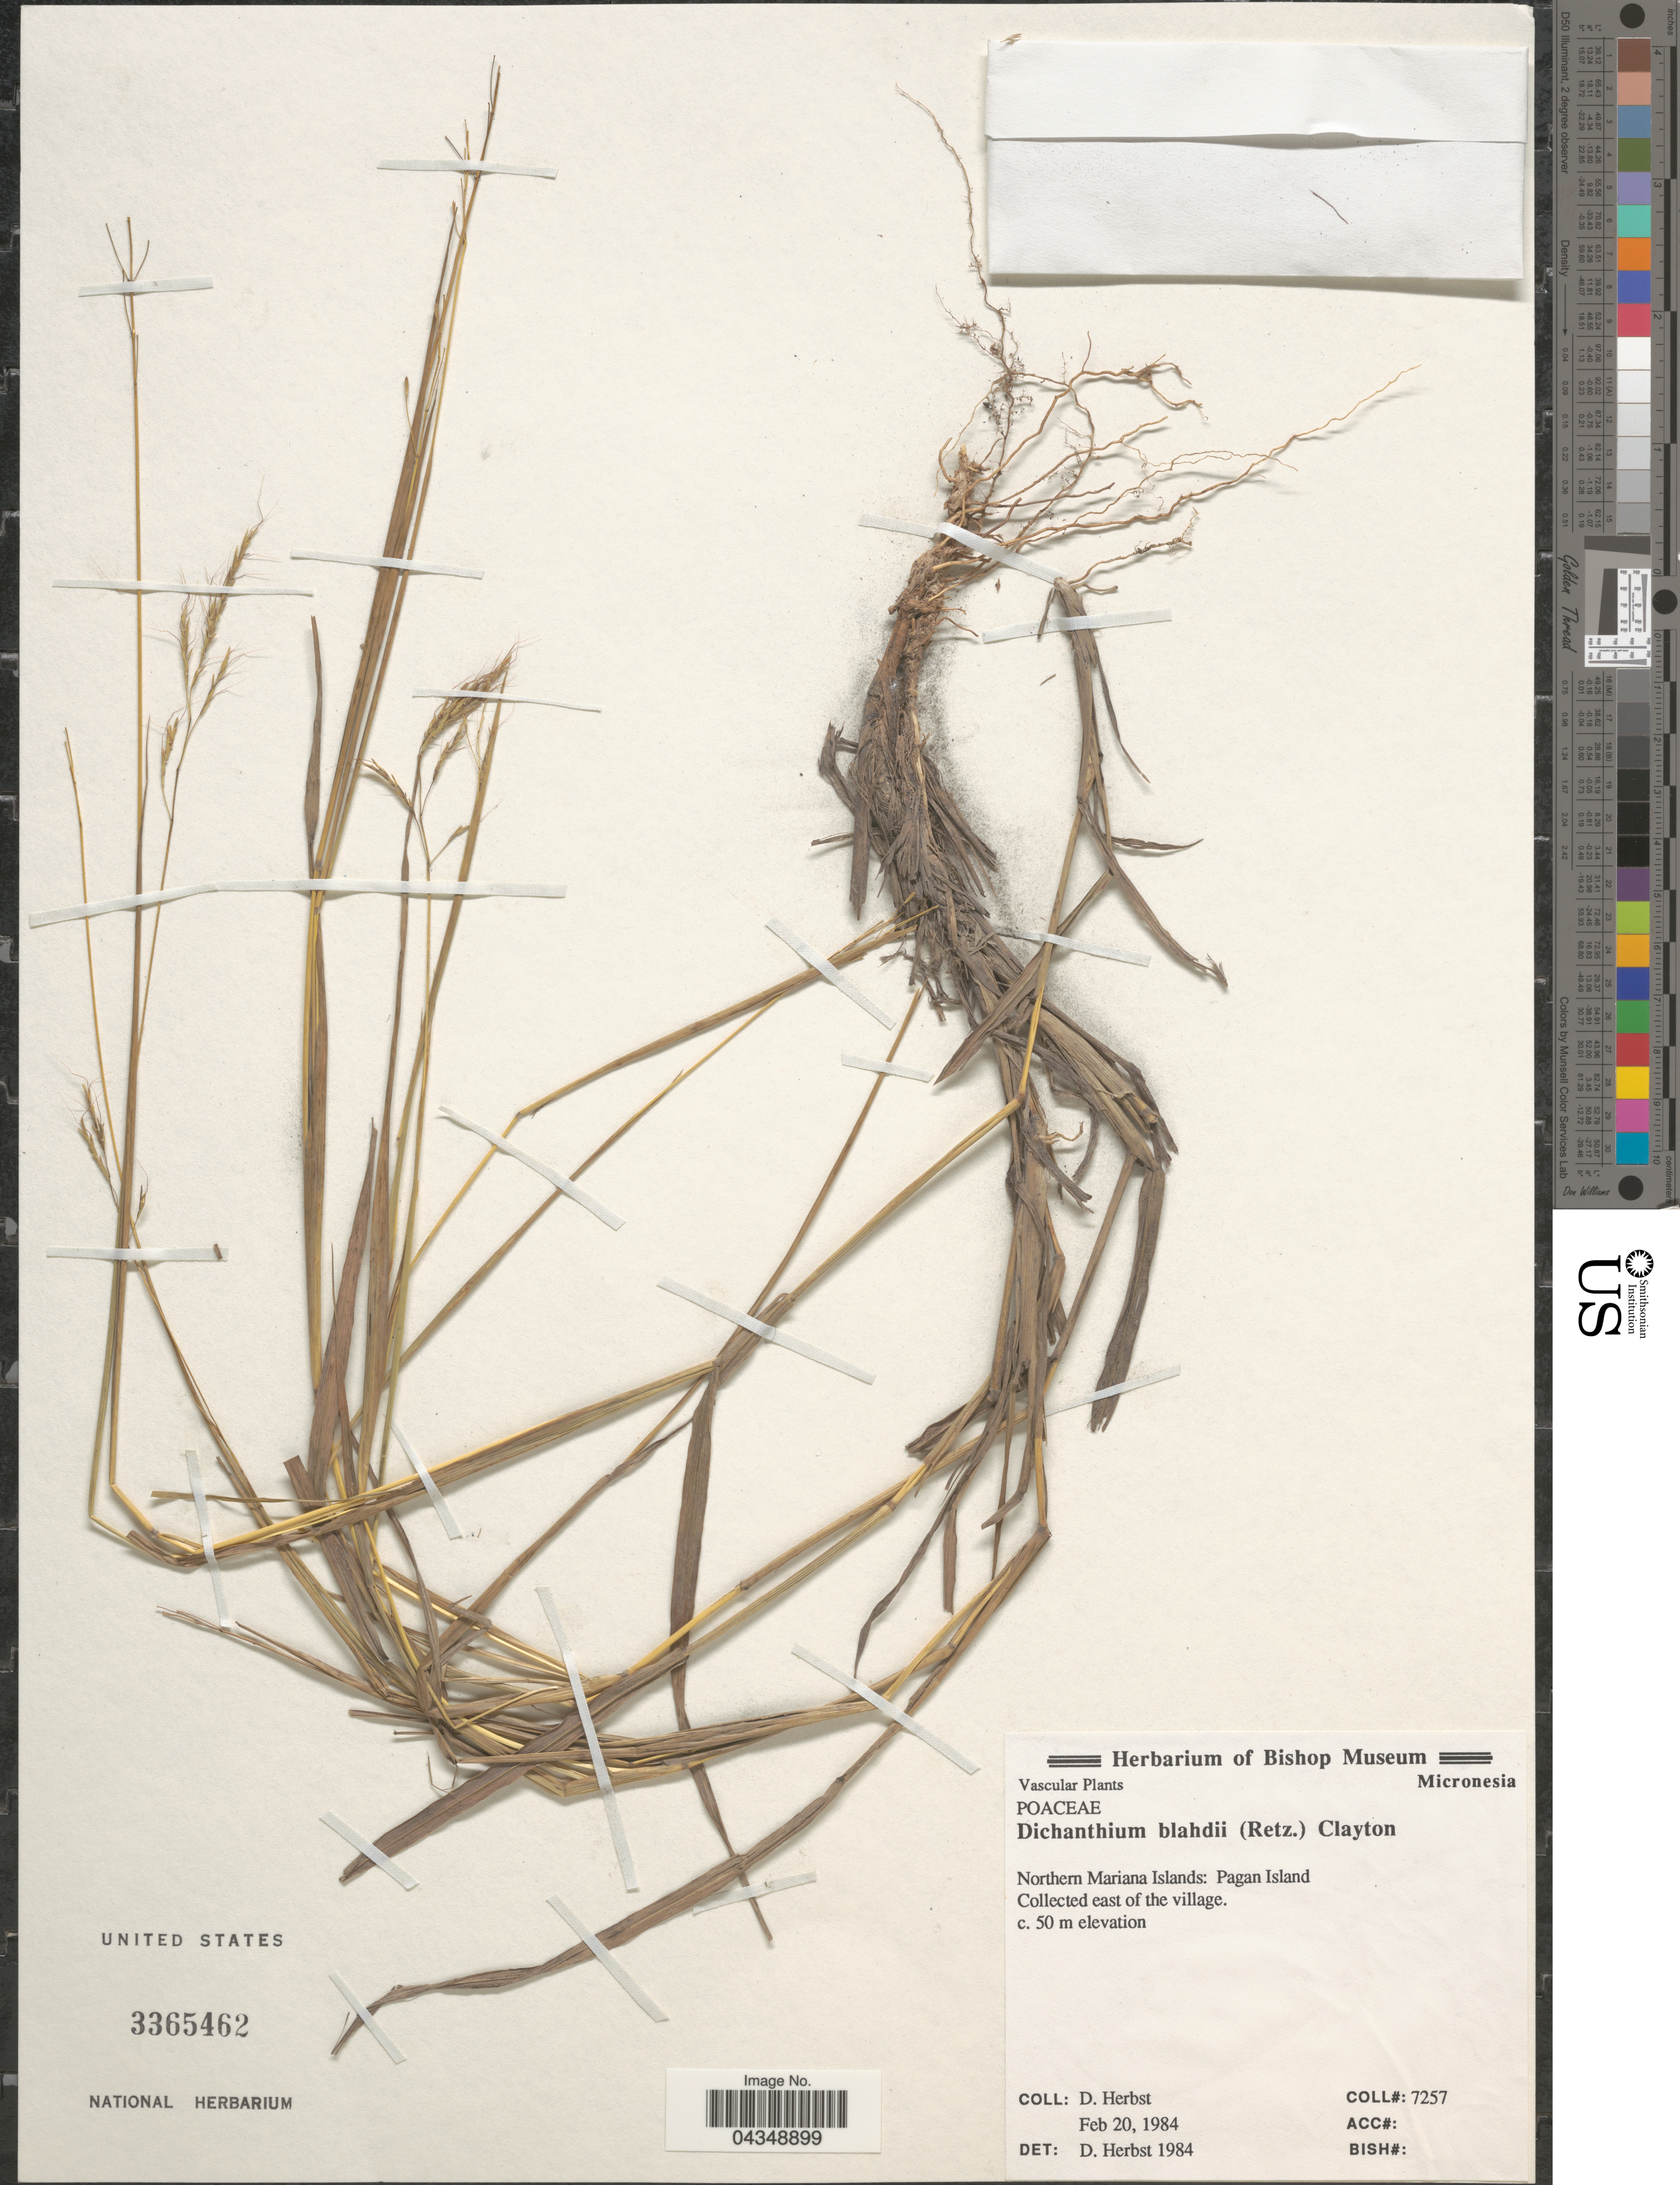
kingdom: Plantae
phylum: Tracheophyta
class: Liliopsida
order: Poales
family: Poaceae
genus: Bothriochloa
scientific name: Bothriochloa bladhii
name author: (Retz.) S.T. Blake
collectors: D. Herbst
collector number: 7257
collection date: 1984-02-20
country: Northern Mariana Islands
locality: Micronesia. Northern Mariana Islands: Pagan Island. East of the village.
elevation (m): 50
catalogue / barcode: US 3365462